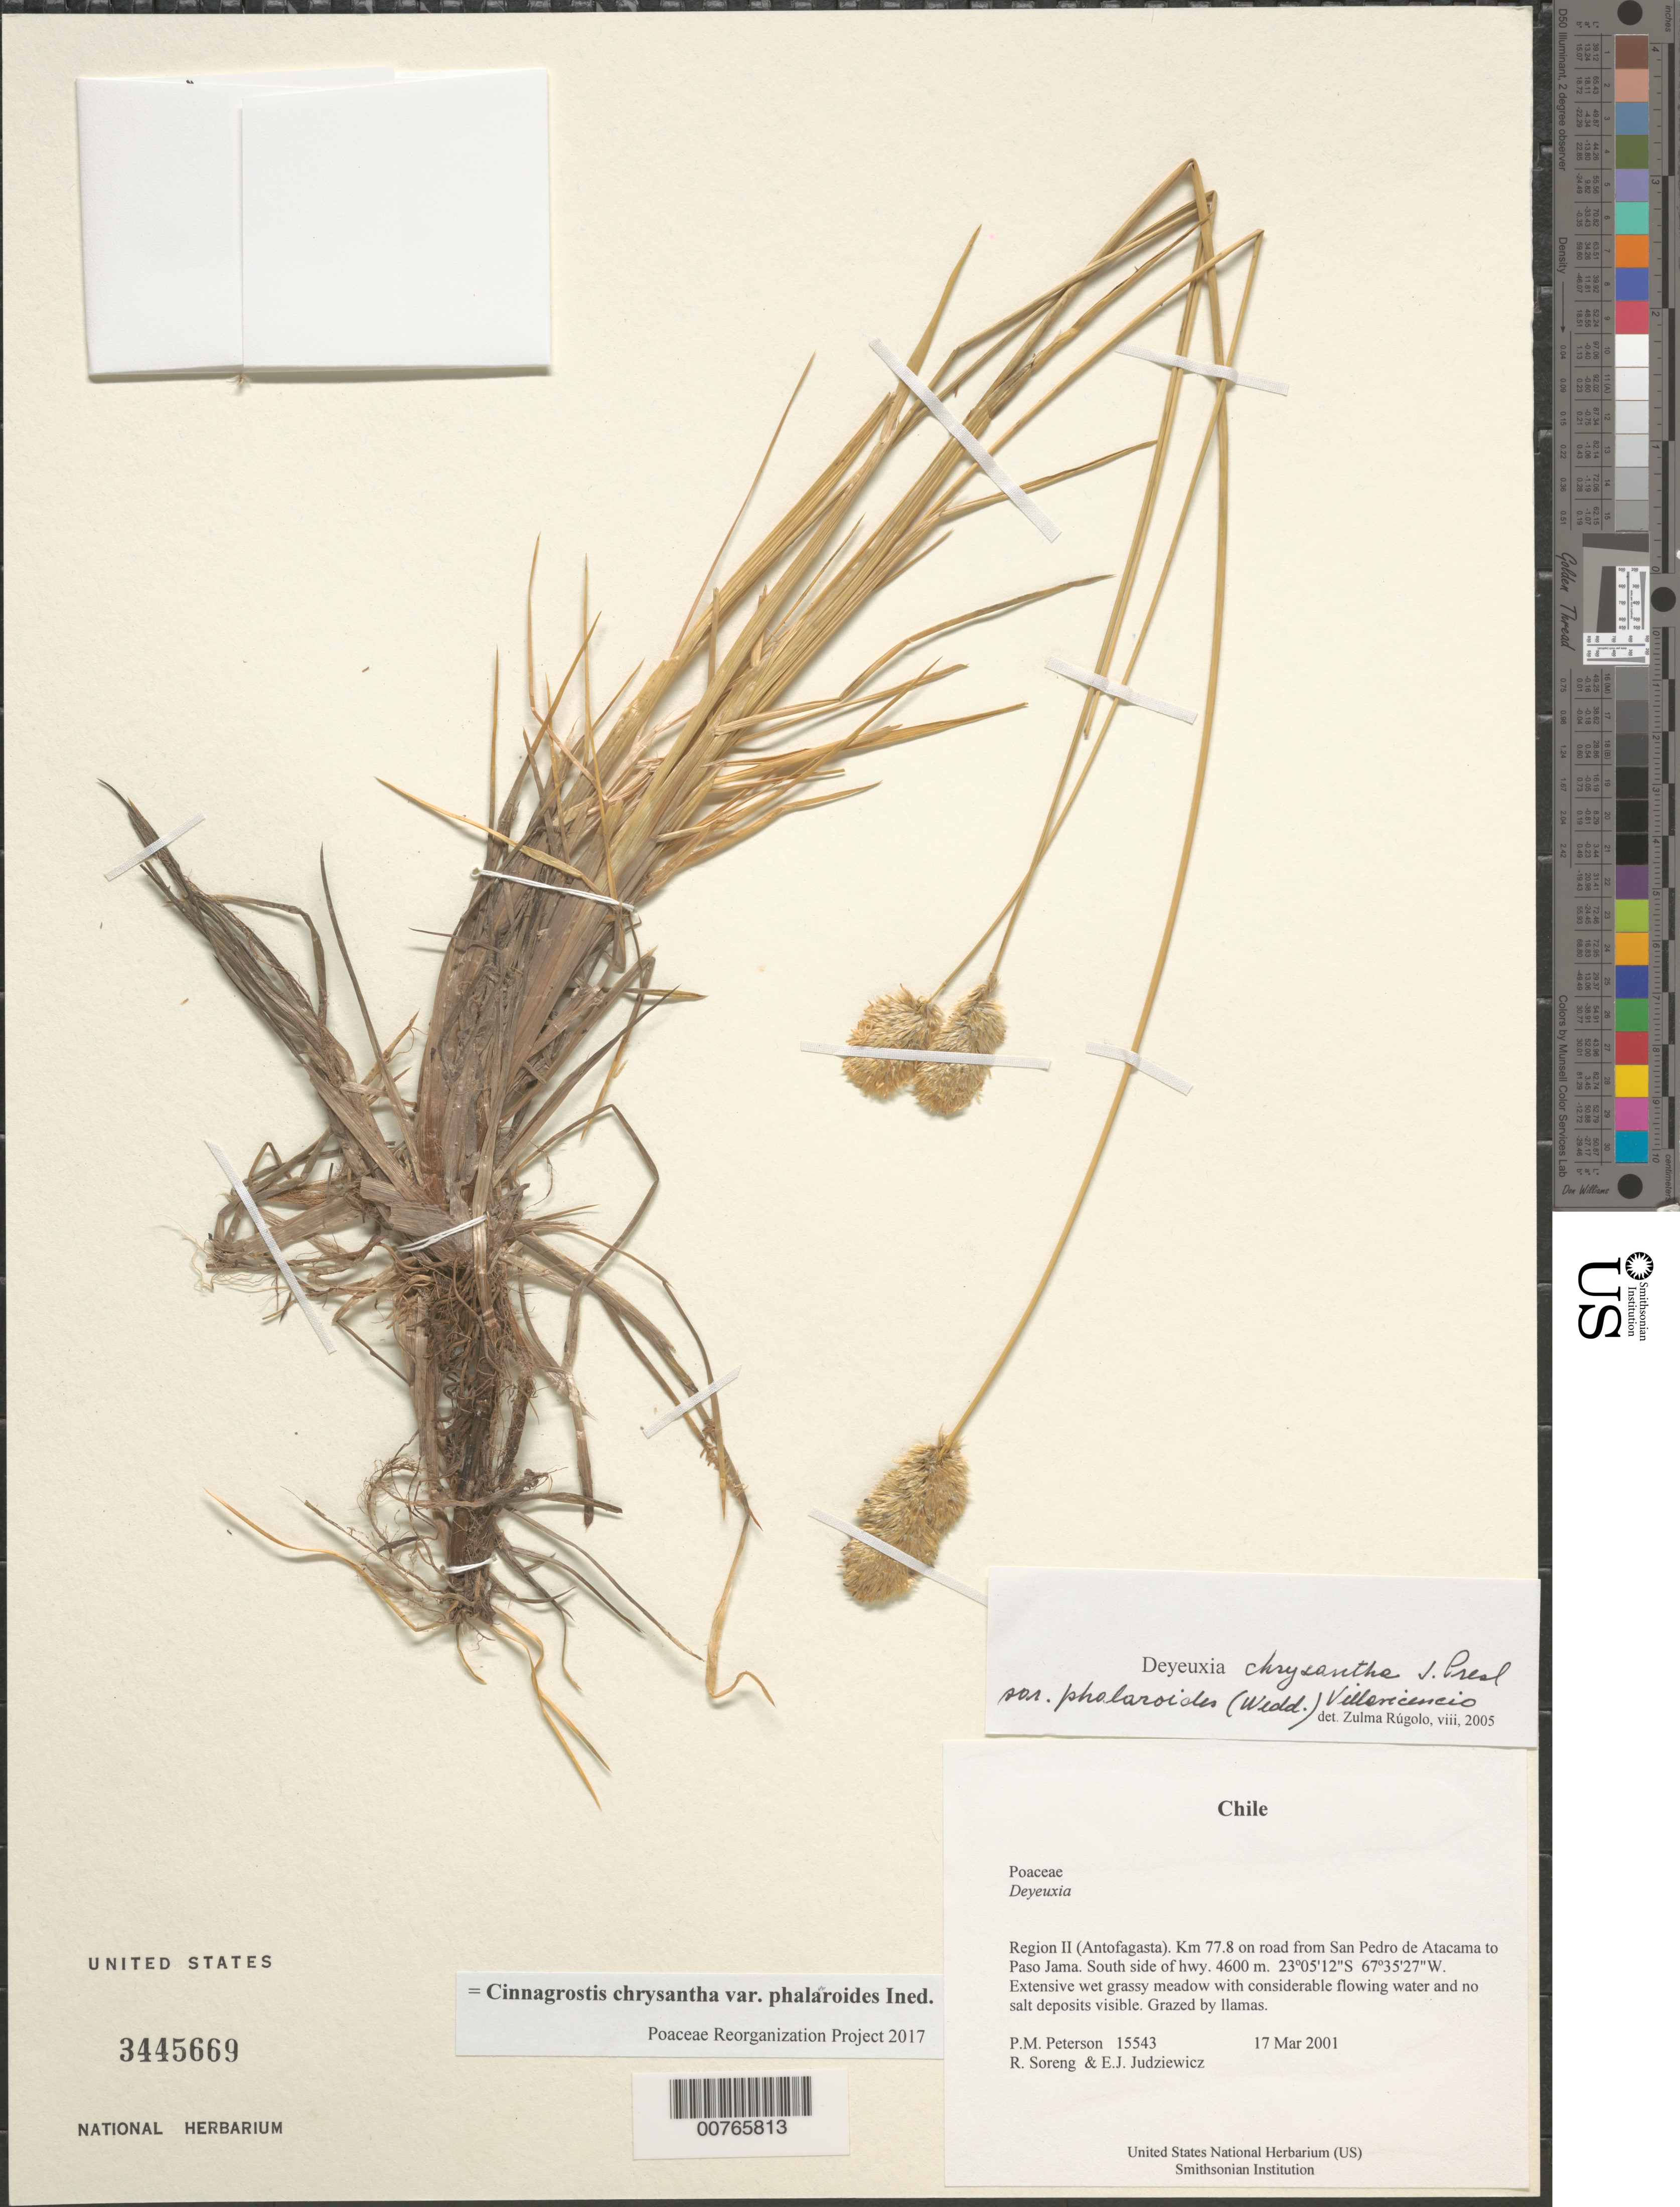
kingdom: Plantae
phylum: Tracheophyta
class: Liliopsida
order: Poales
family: Poaceae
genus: Cinnagrostis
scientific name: Cinnagrostis chrysantha var. phalaroides ined.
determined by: Poaceae Reorganization Project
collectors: P. M. Peterson, R. J. Soreng & E. J. Judziewicz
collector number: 15543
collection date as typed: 17 Mar 2001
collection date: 2001-03-17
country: Chile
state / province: Antofagasta (II)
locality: Km 77.8 on road from San Pedro de Atacama to Paso Jama. South side of hwy.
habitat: Extensive wet grassy meadow with considerable flowing water and no salt deposits visible. Grazed by llamas.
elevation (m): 4600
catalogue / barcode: US 3445669